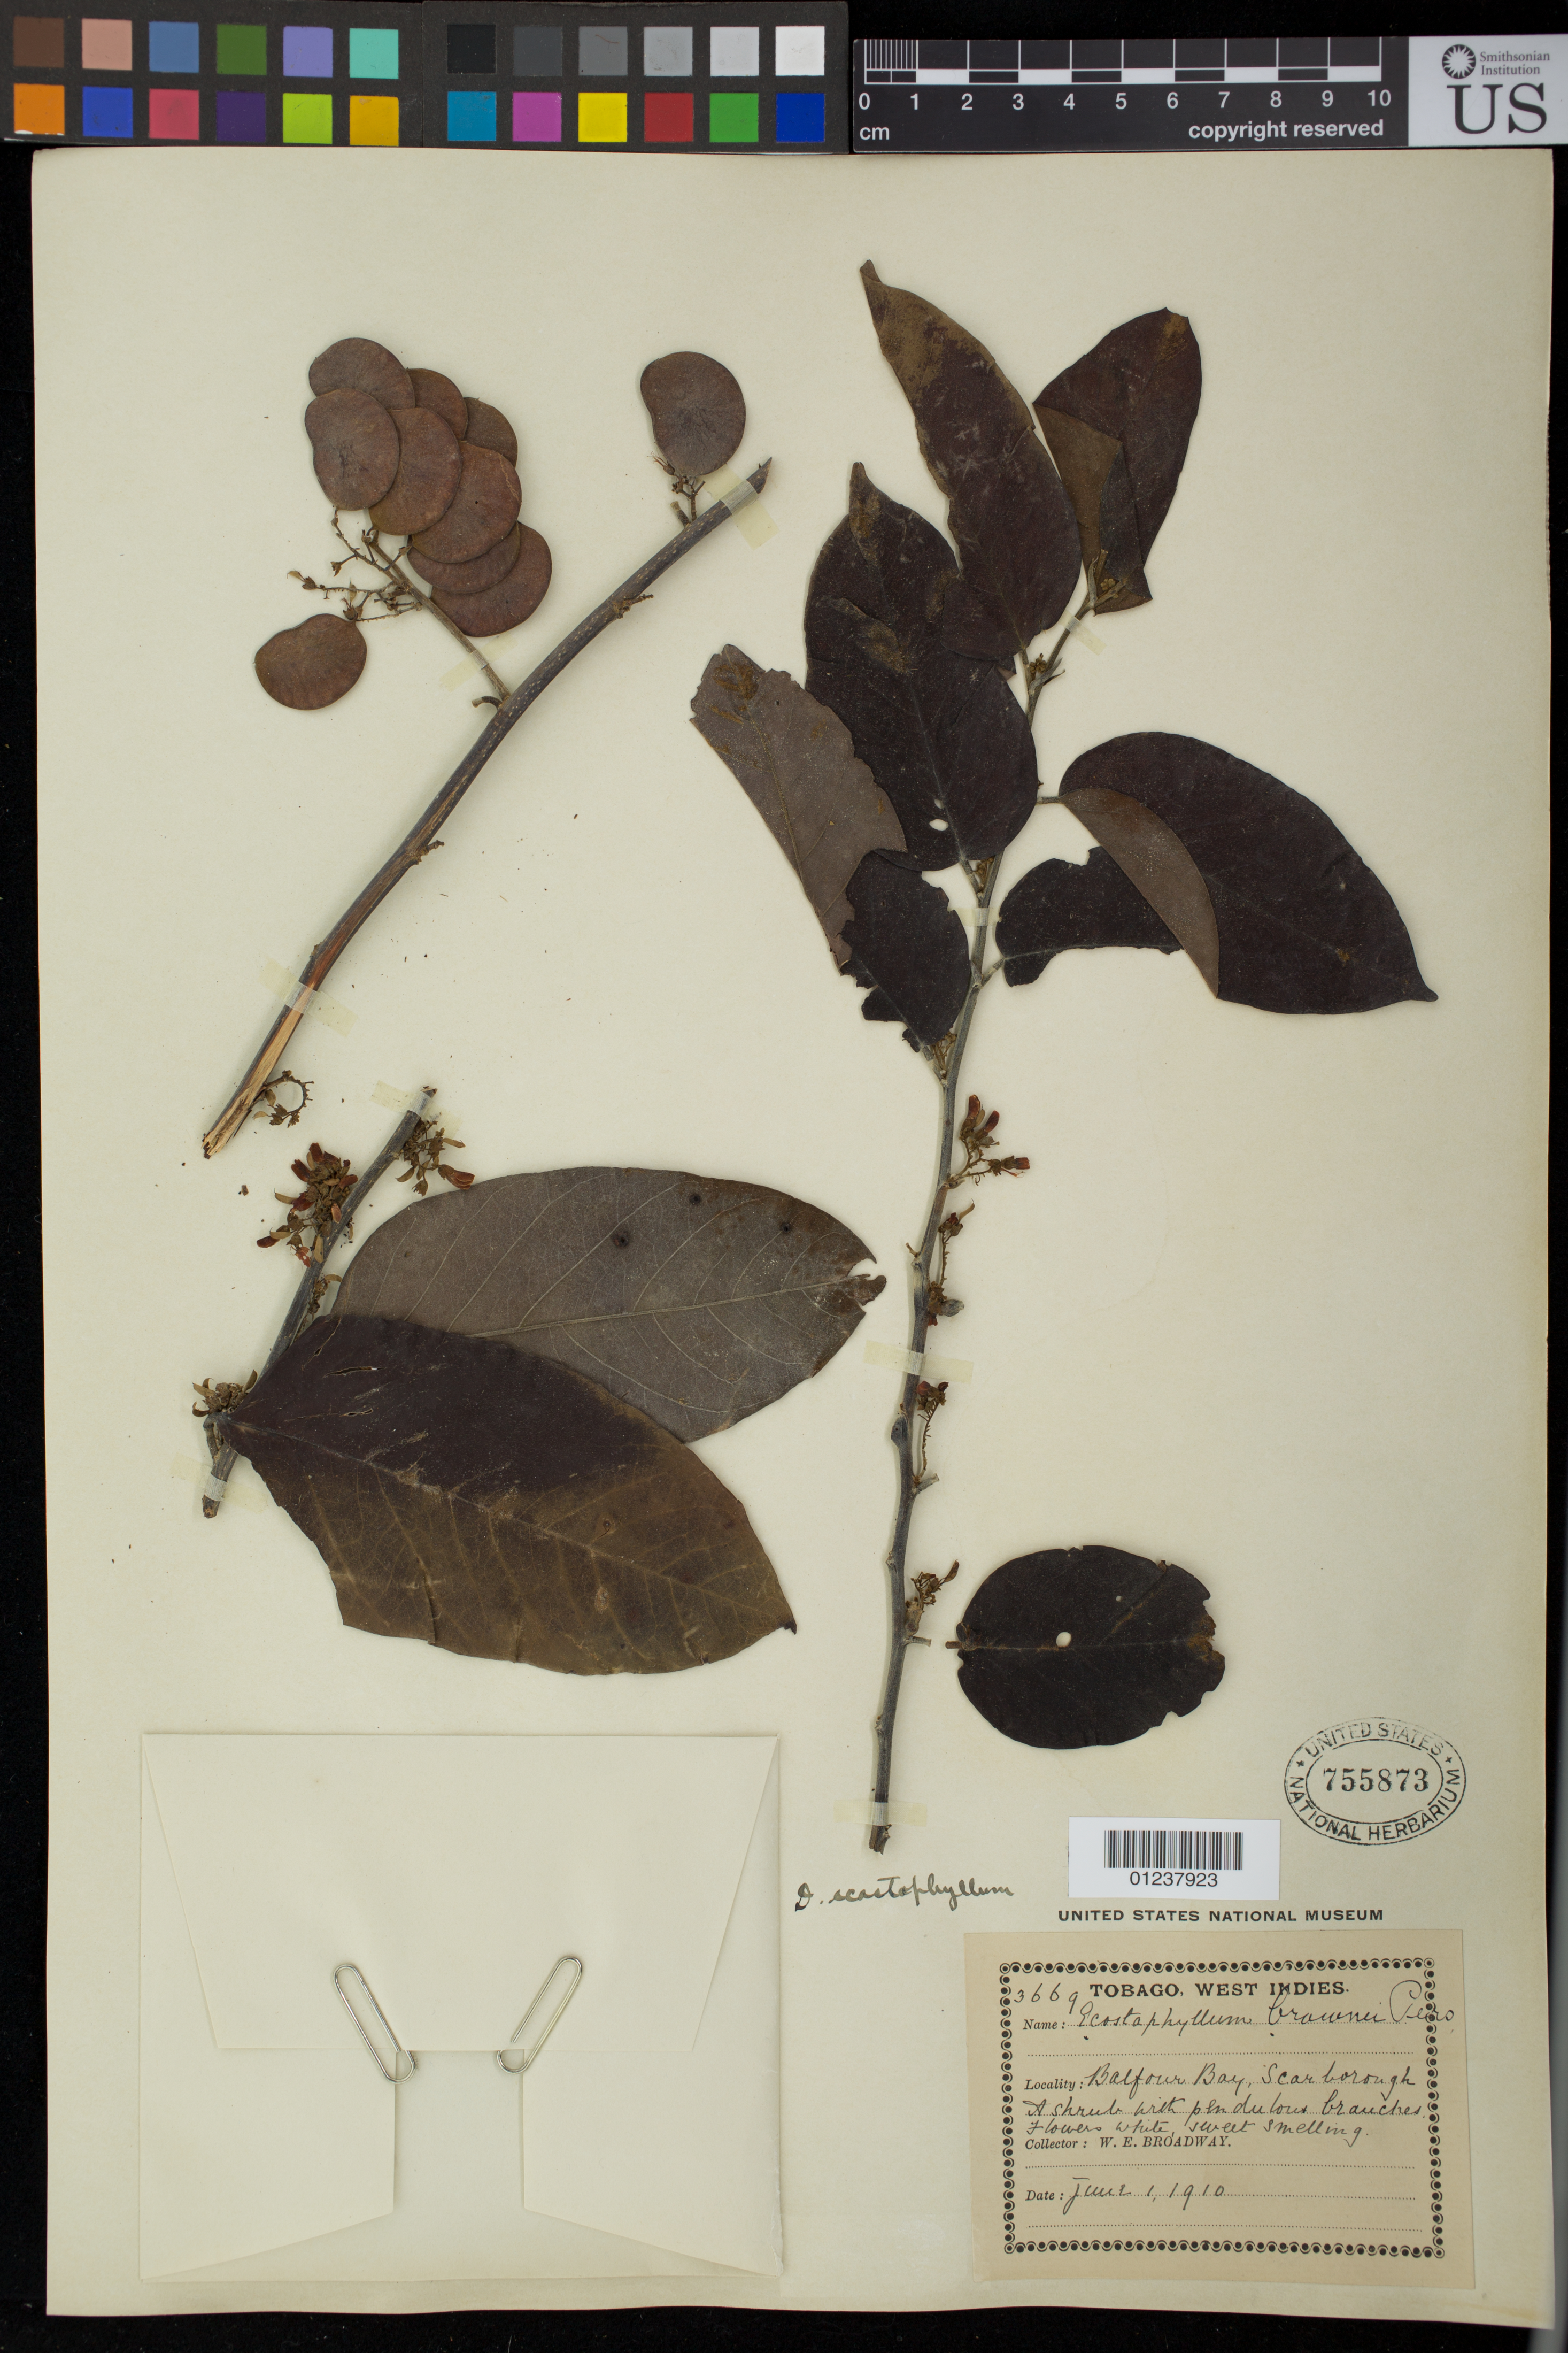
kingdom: Plantae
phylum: Tracheophyta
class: Magnoliopsida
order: Fabales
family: Fabaceae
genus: Dalbergia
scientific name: Dalbergia ecastaphyllum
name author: (L.) Taub.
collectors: W. E. Broadway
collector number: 3669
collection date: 1910-06-01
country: Trinidad and Tobago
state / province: Tobago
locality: West Indies. Balfour Bay, Scarborough.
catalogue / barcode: US 755873